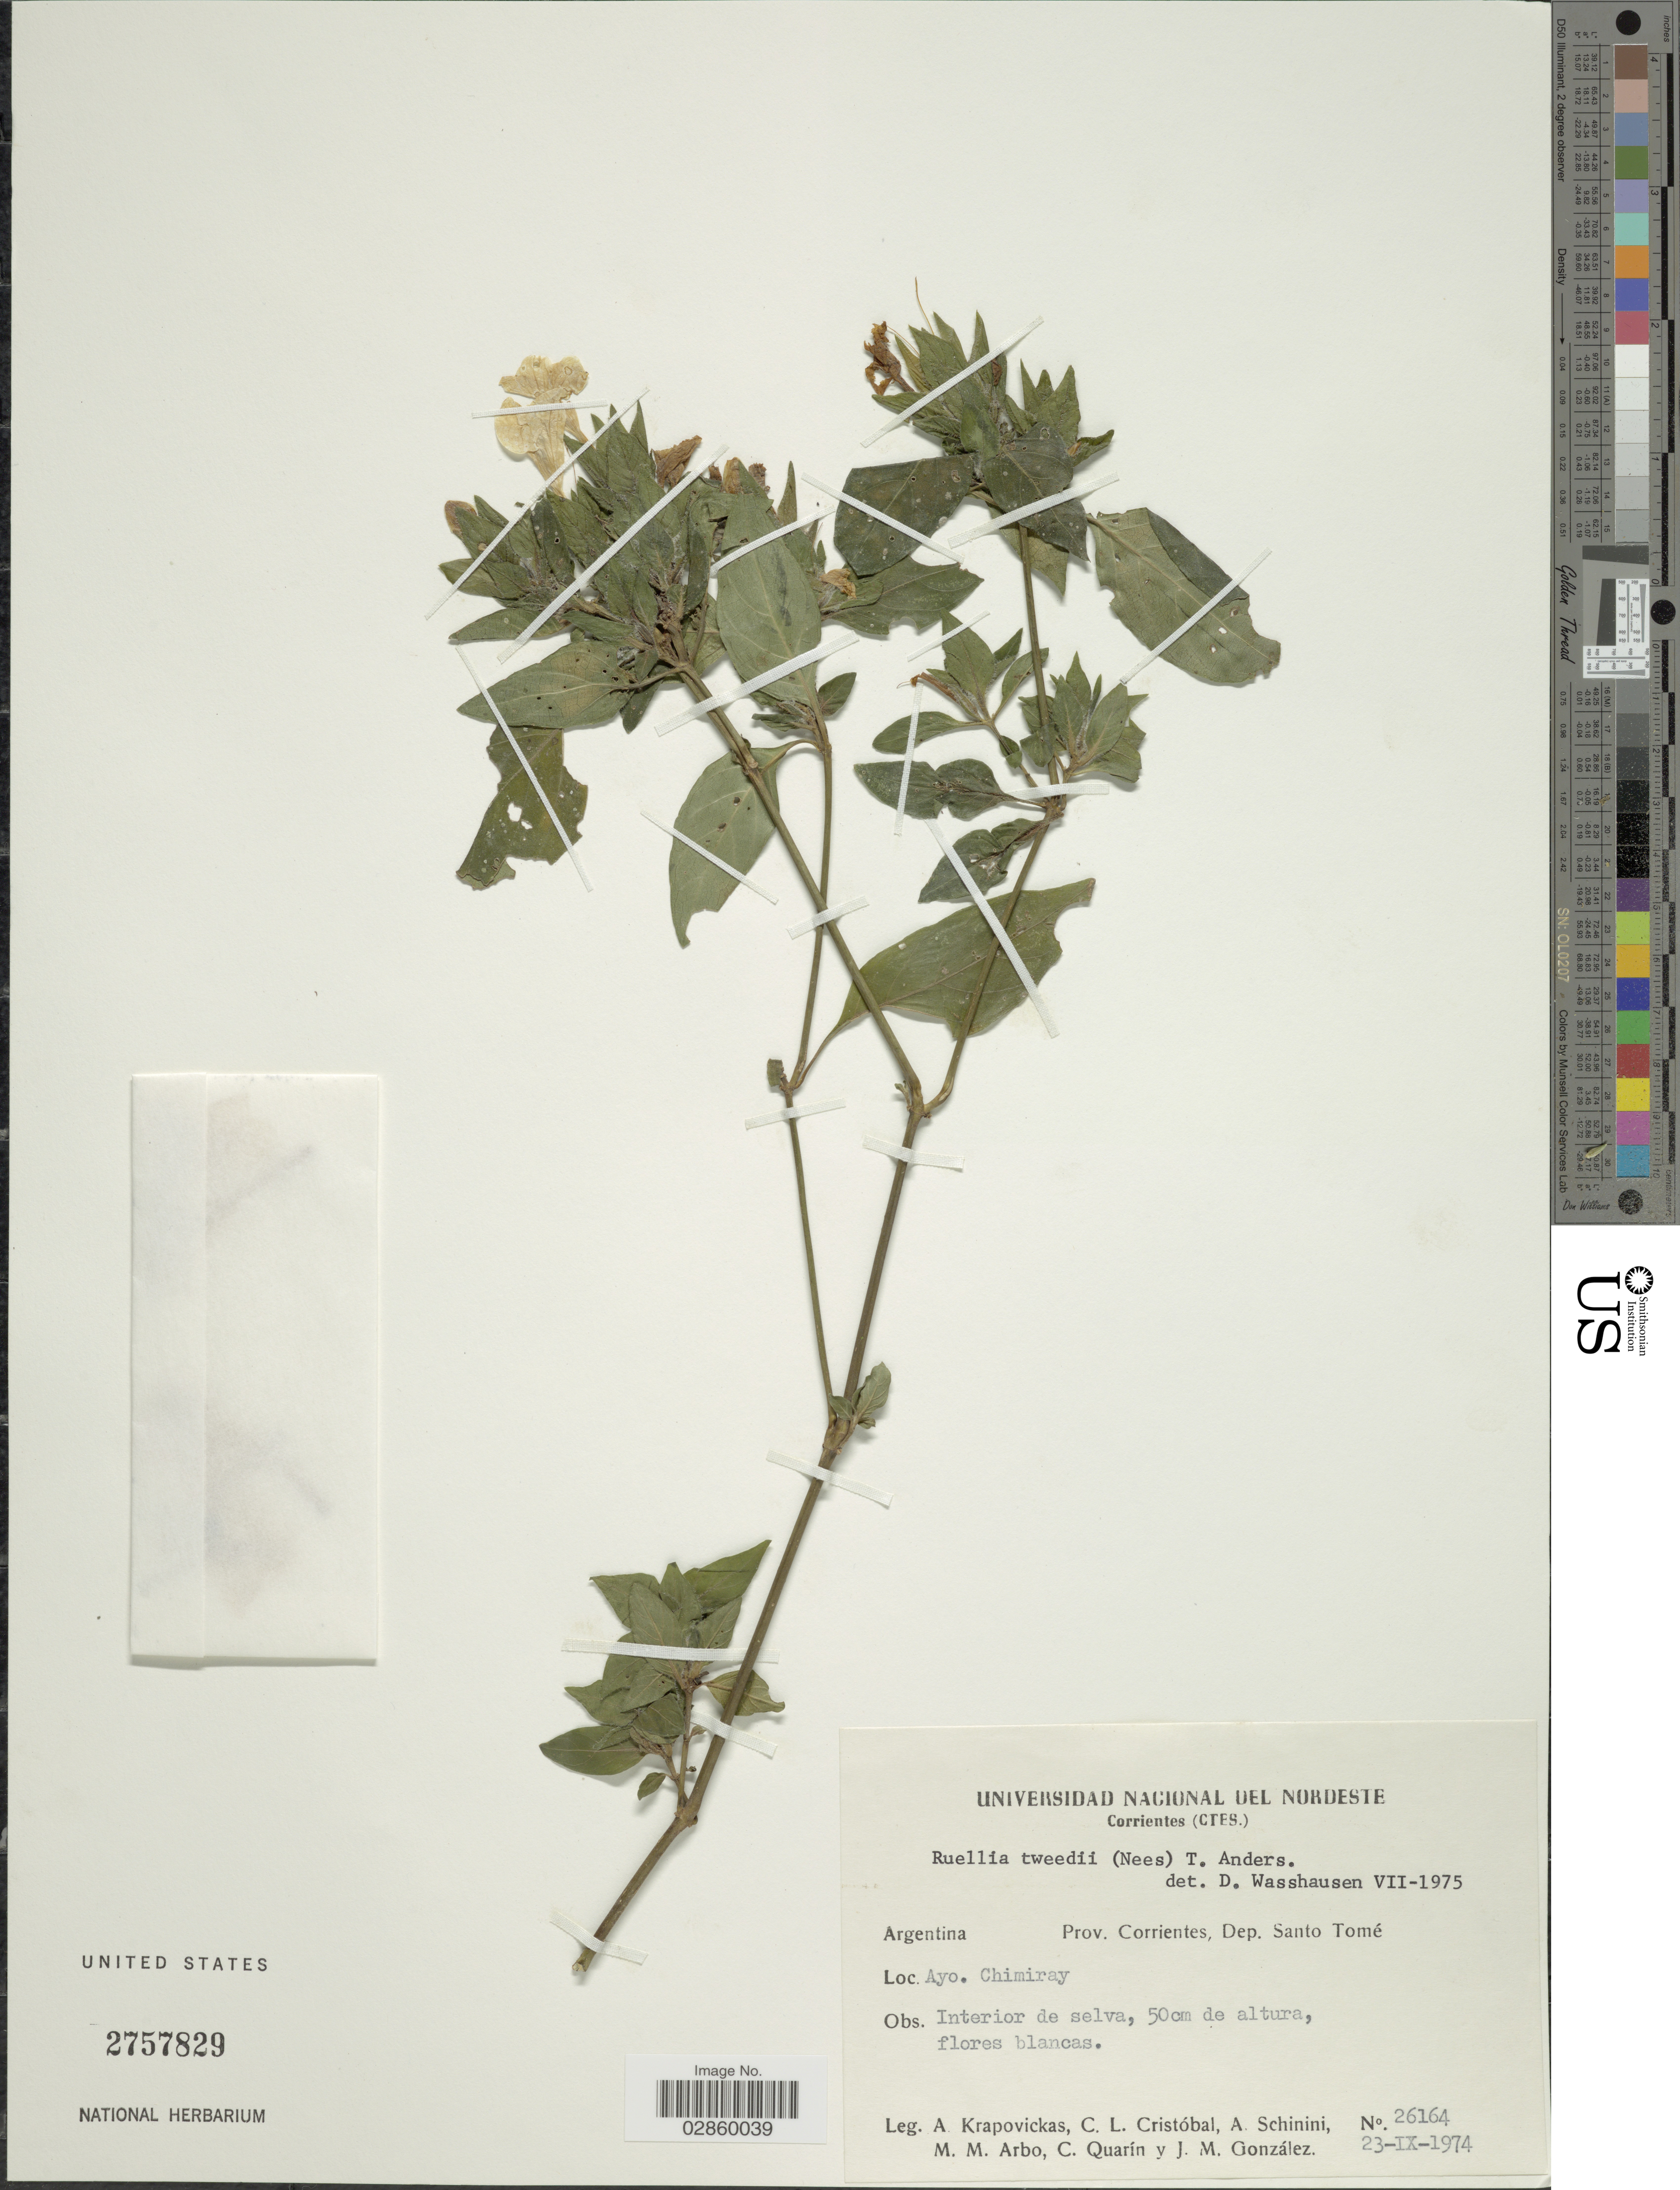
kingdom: Plantae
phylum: Tracheophyta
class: Magnoliopsida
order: Lamiales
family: Acanthaceae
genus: Ruellia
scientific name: Ruellia erythropus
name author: (Nees) Lindau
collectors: A. Krapovickas, C. L. Cristóbal, A. Schinini, M. M. Arbo & et al.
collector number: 26164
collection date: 1974-09-23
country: Argentina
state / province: Corrientes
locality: Dep. Santo Tomé, Ayo., Chimiray.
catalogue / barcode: US 2757829